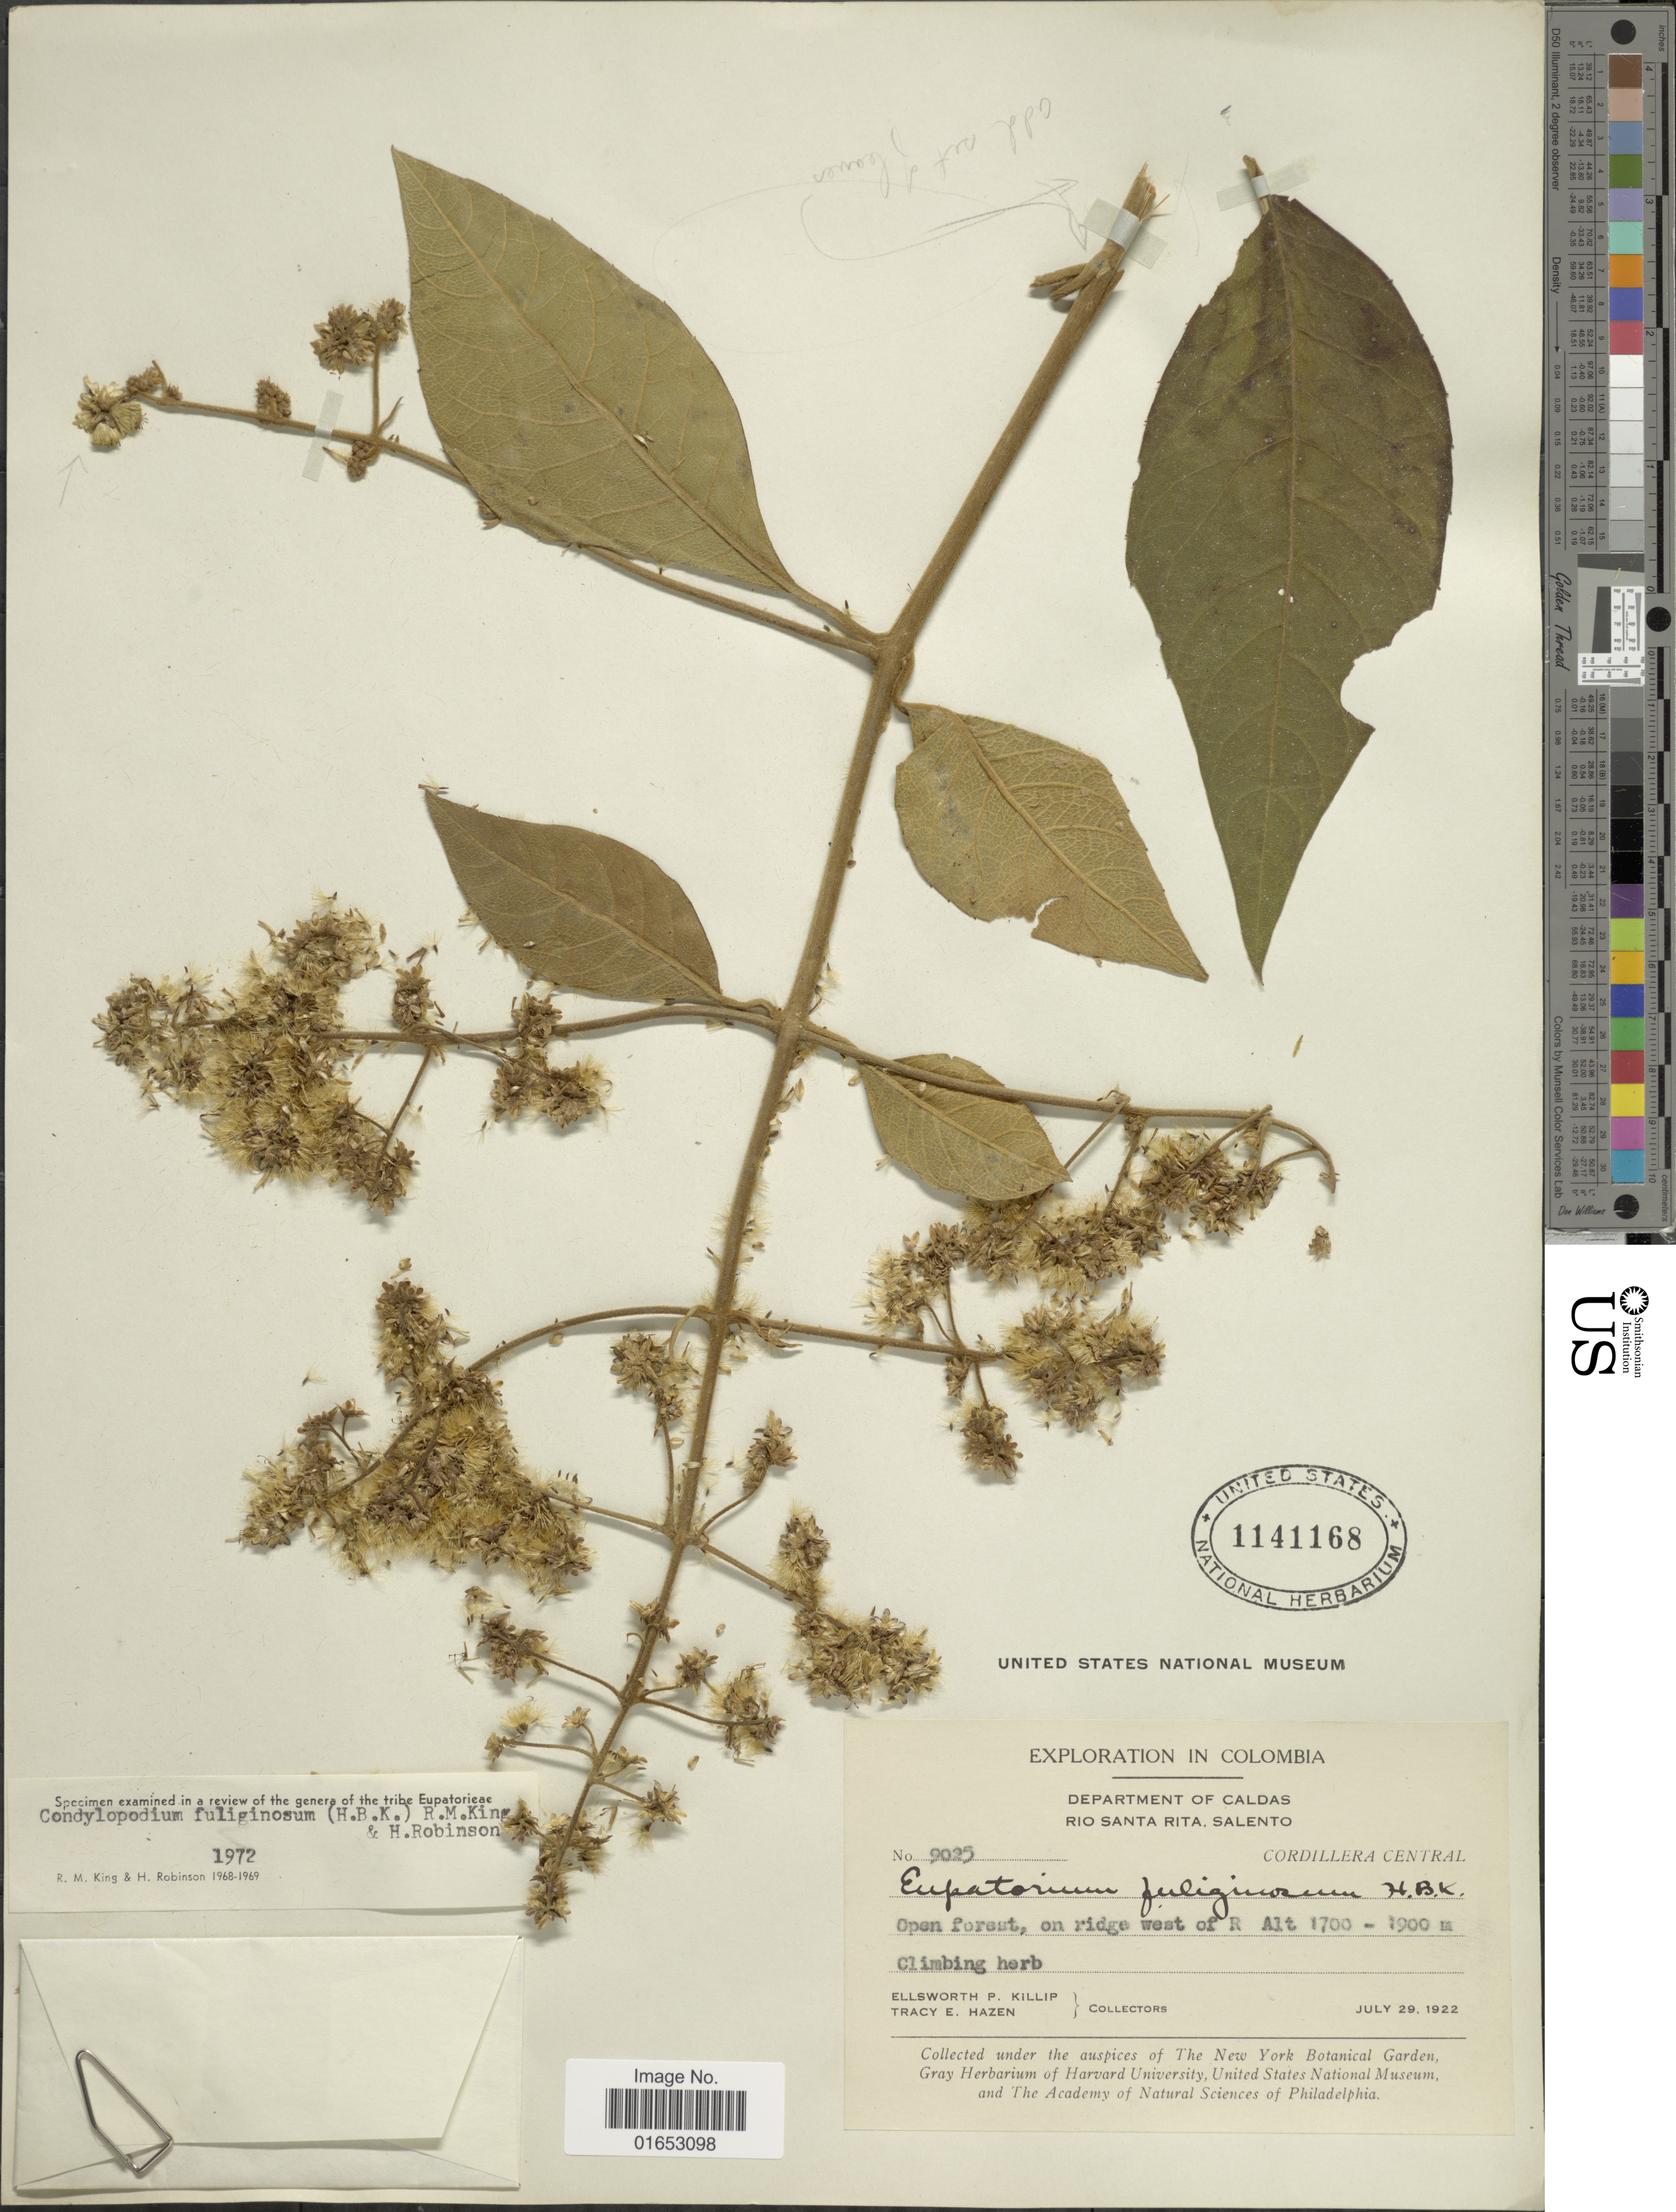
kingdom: Plantae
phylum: Tracheophyta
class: Magnoliopsida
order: Asterales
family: Asteraceae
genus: Condylopodium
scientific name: Condylopodium fuliginosum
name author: (Kunth) R.M. King & H. Rob.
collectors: E. P. Killip & T. E. Hazen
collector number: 9025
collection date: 1922-07-29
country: Colombia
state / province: Caldas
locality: Rio Santa Rita, Salento, Cordillera Central, on ridge west of R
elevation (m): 1700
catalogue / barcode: US 1141168